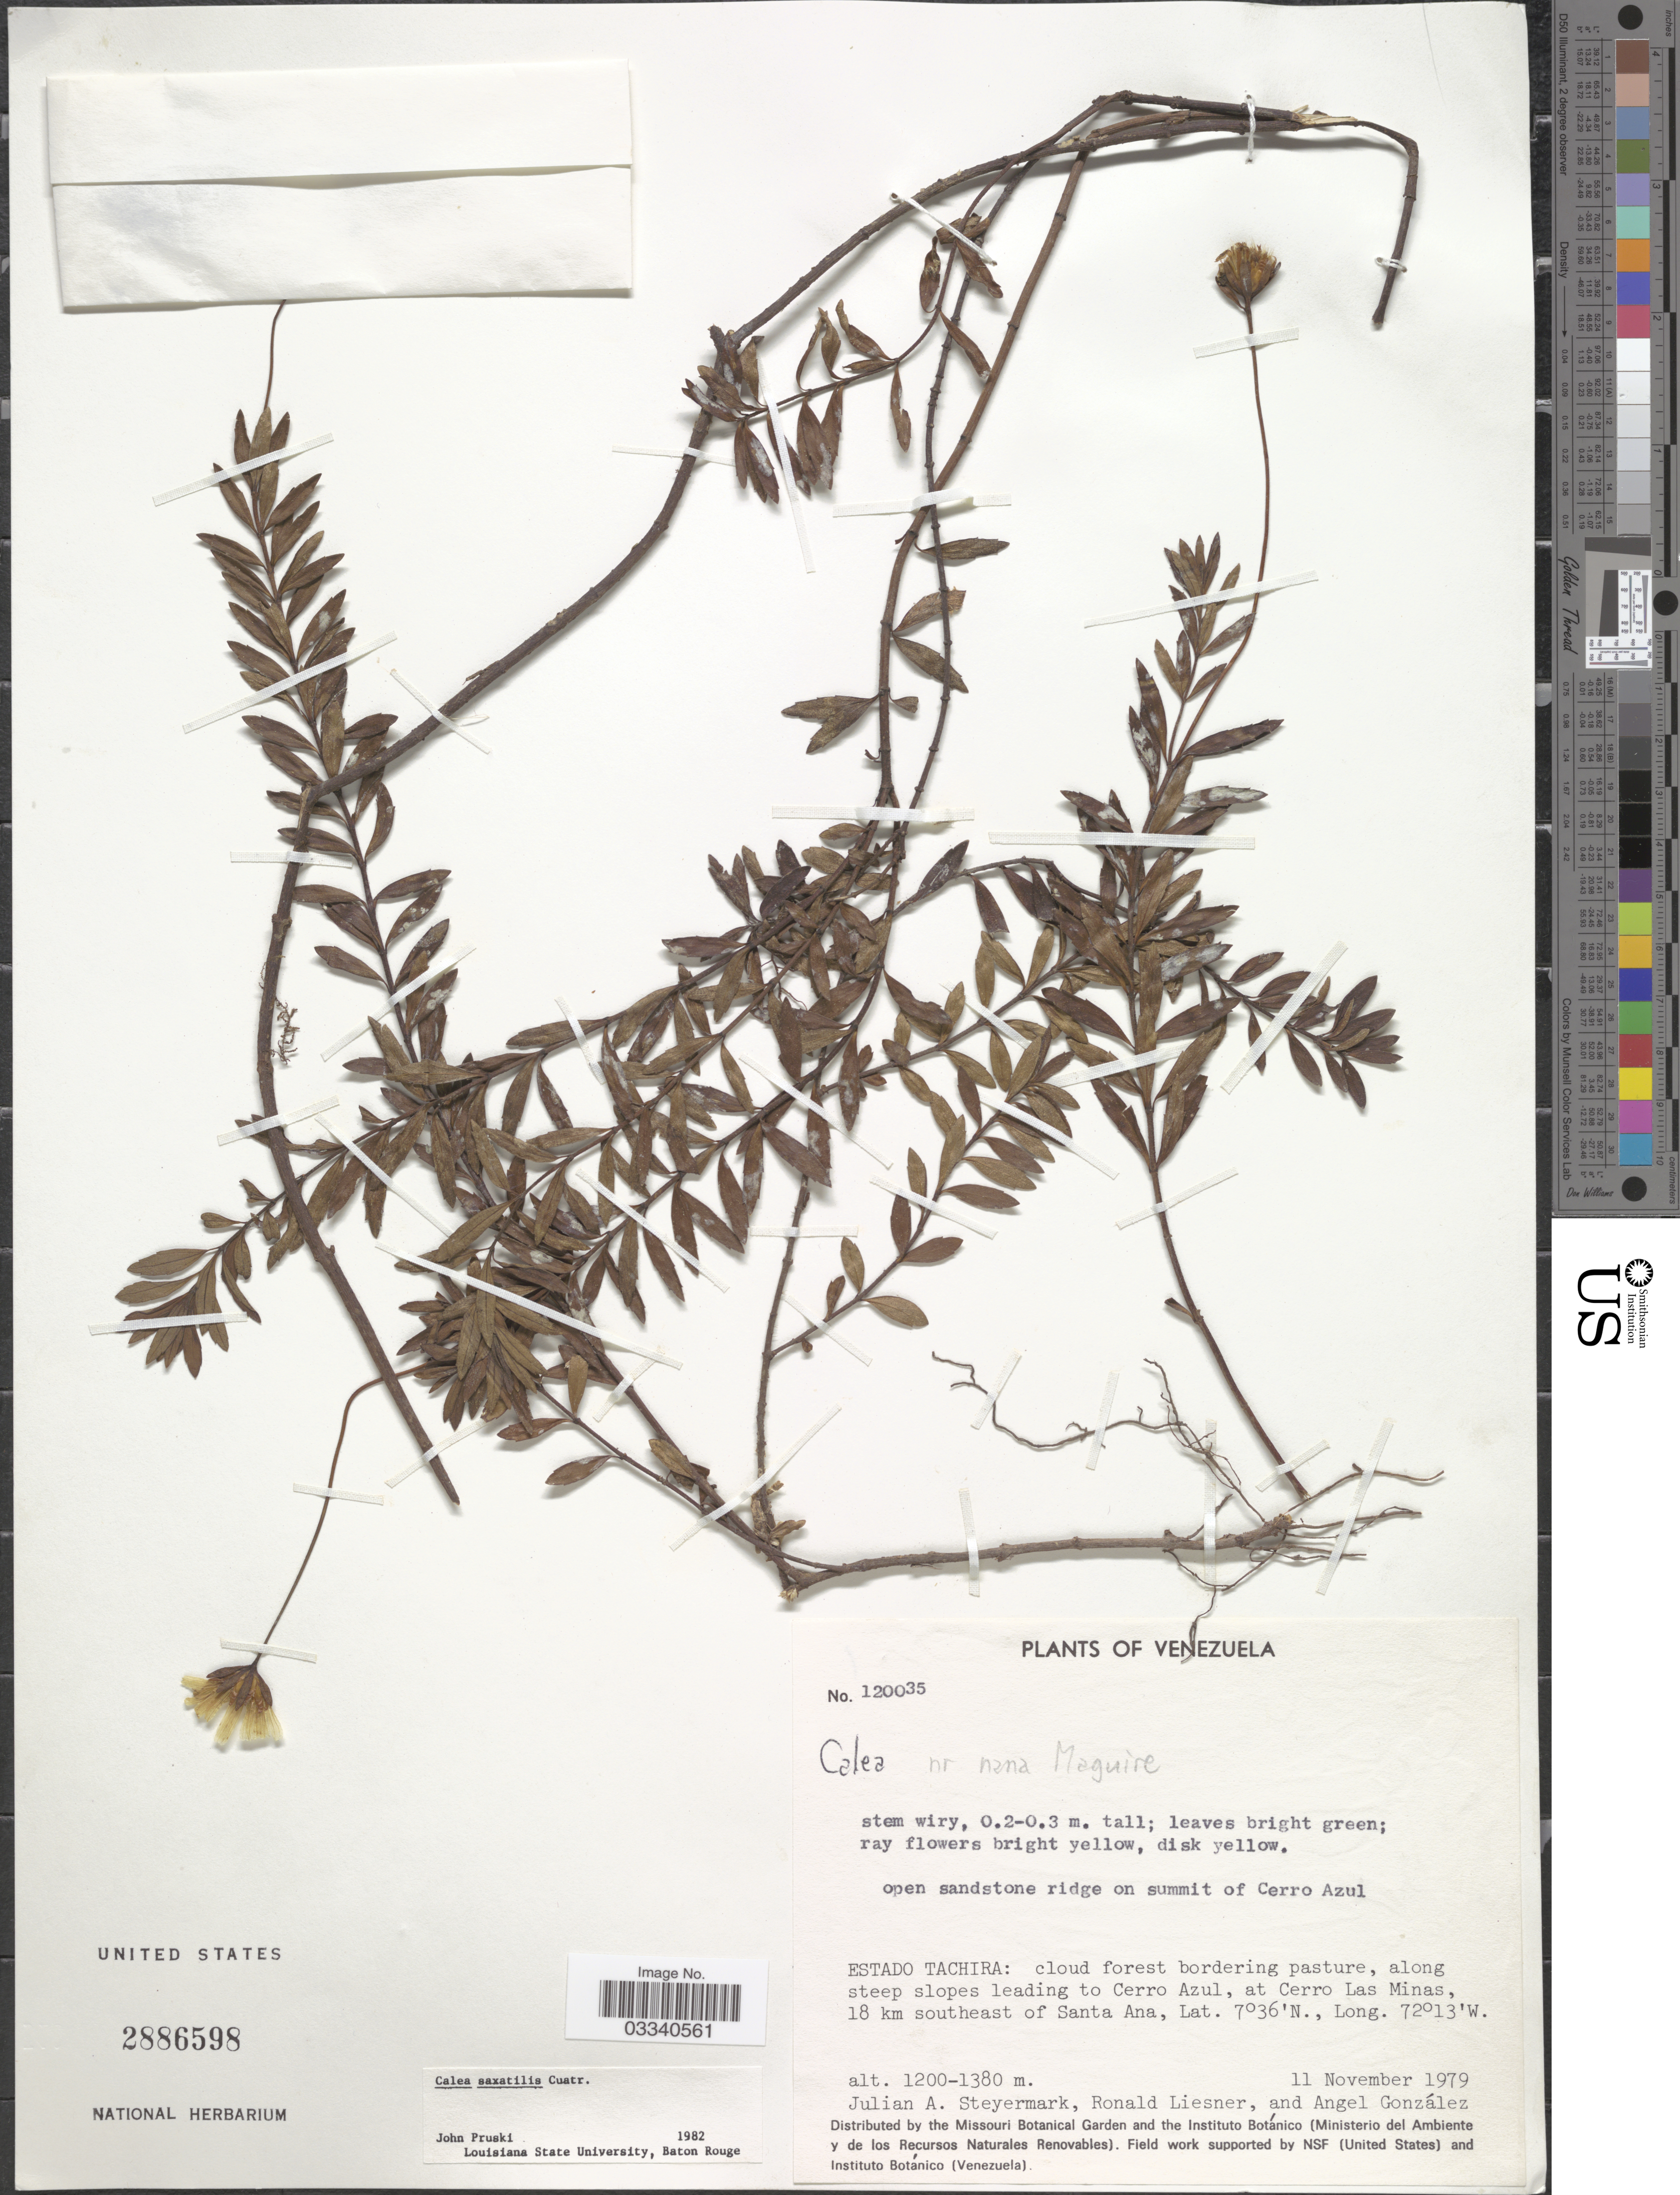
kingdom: Plantae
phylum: Tracheophyta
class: Magnoliopsida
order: Asterales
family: Asteraceae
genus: Calea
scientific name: Calea nana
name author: Maguire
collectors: J. Steyermark, R. L. Liesner & A. C. González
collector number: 120035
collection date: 1979-11-11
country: Venezuela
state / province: Tachira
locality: Open sandstone ridge on summit of Cerro Azul. Cloud forest bordering pasture, along steep slopes leading to Cerro Azul, at Cerro Las Minas, 18 km southeast of Santa Ana.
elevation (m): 1200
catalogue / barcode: US 2886598